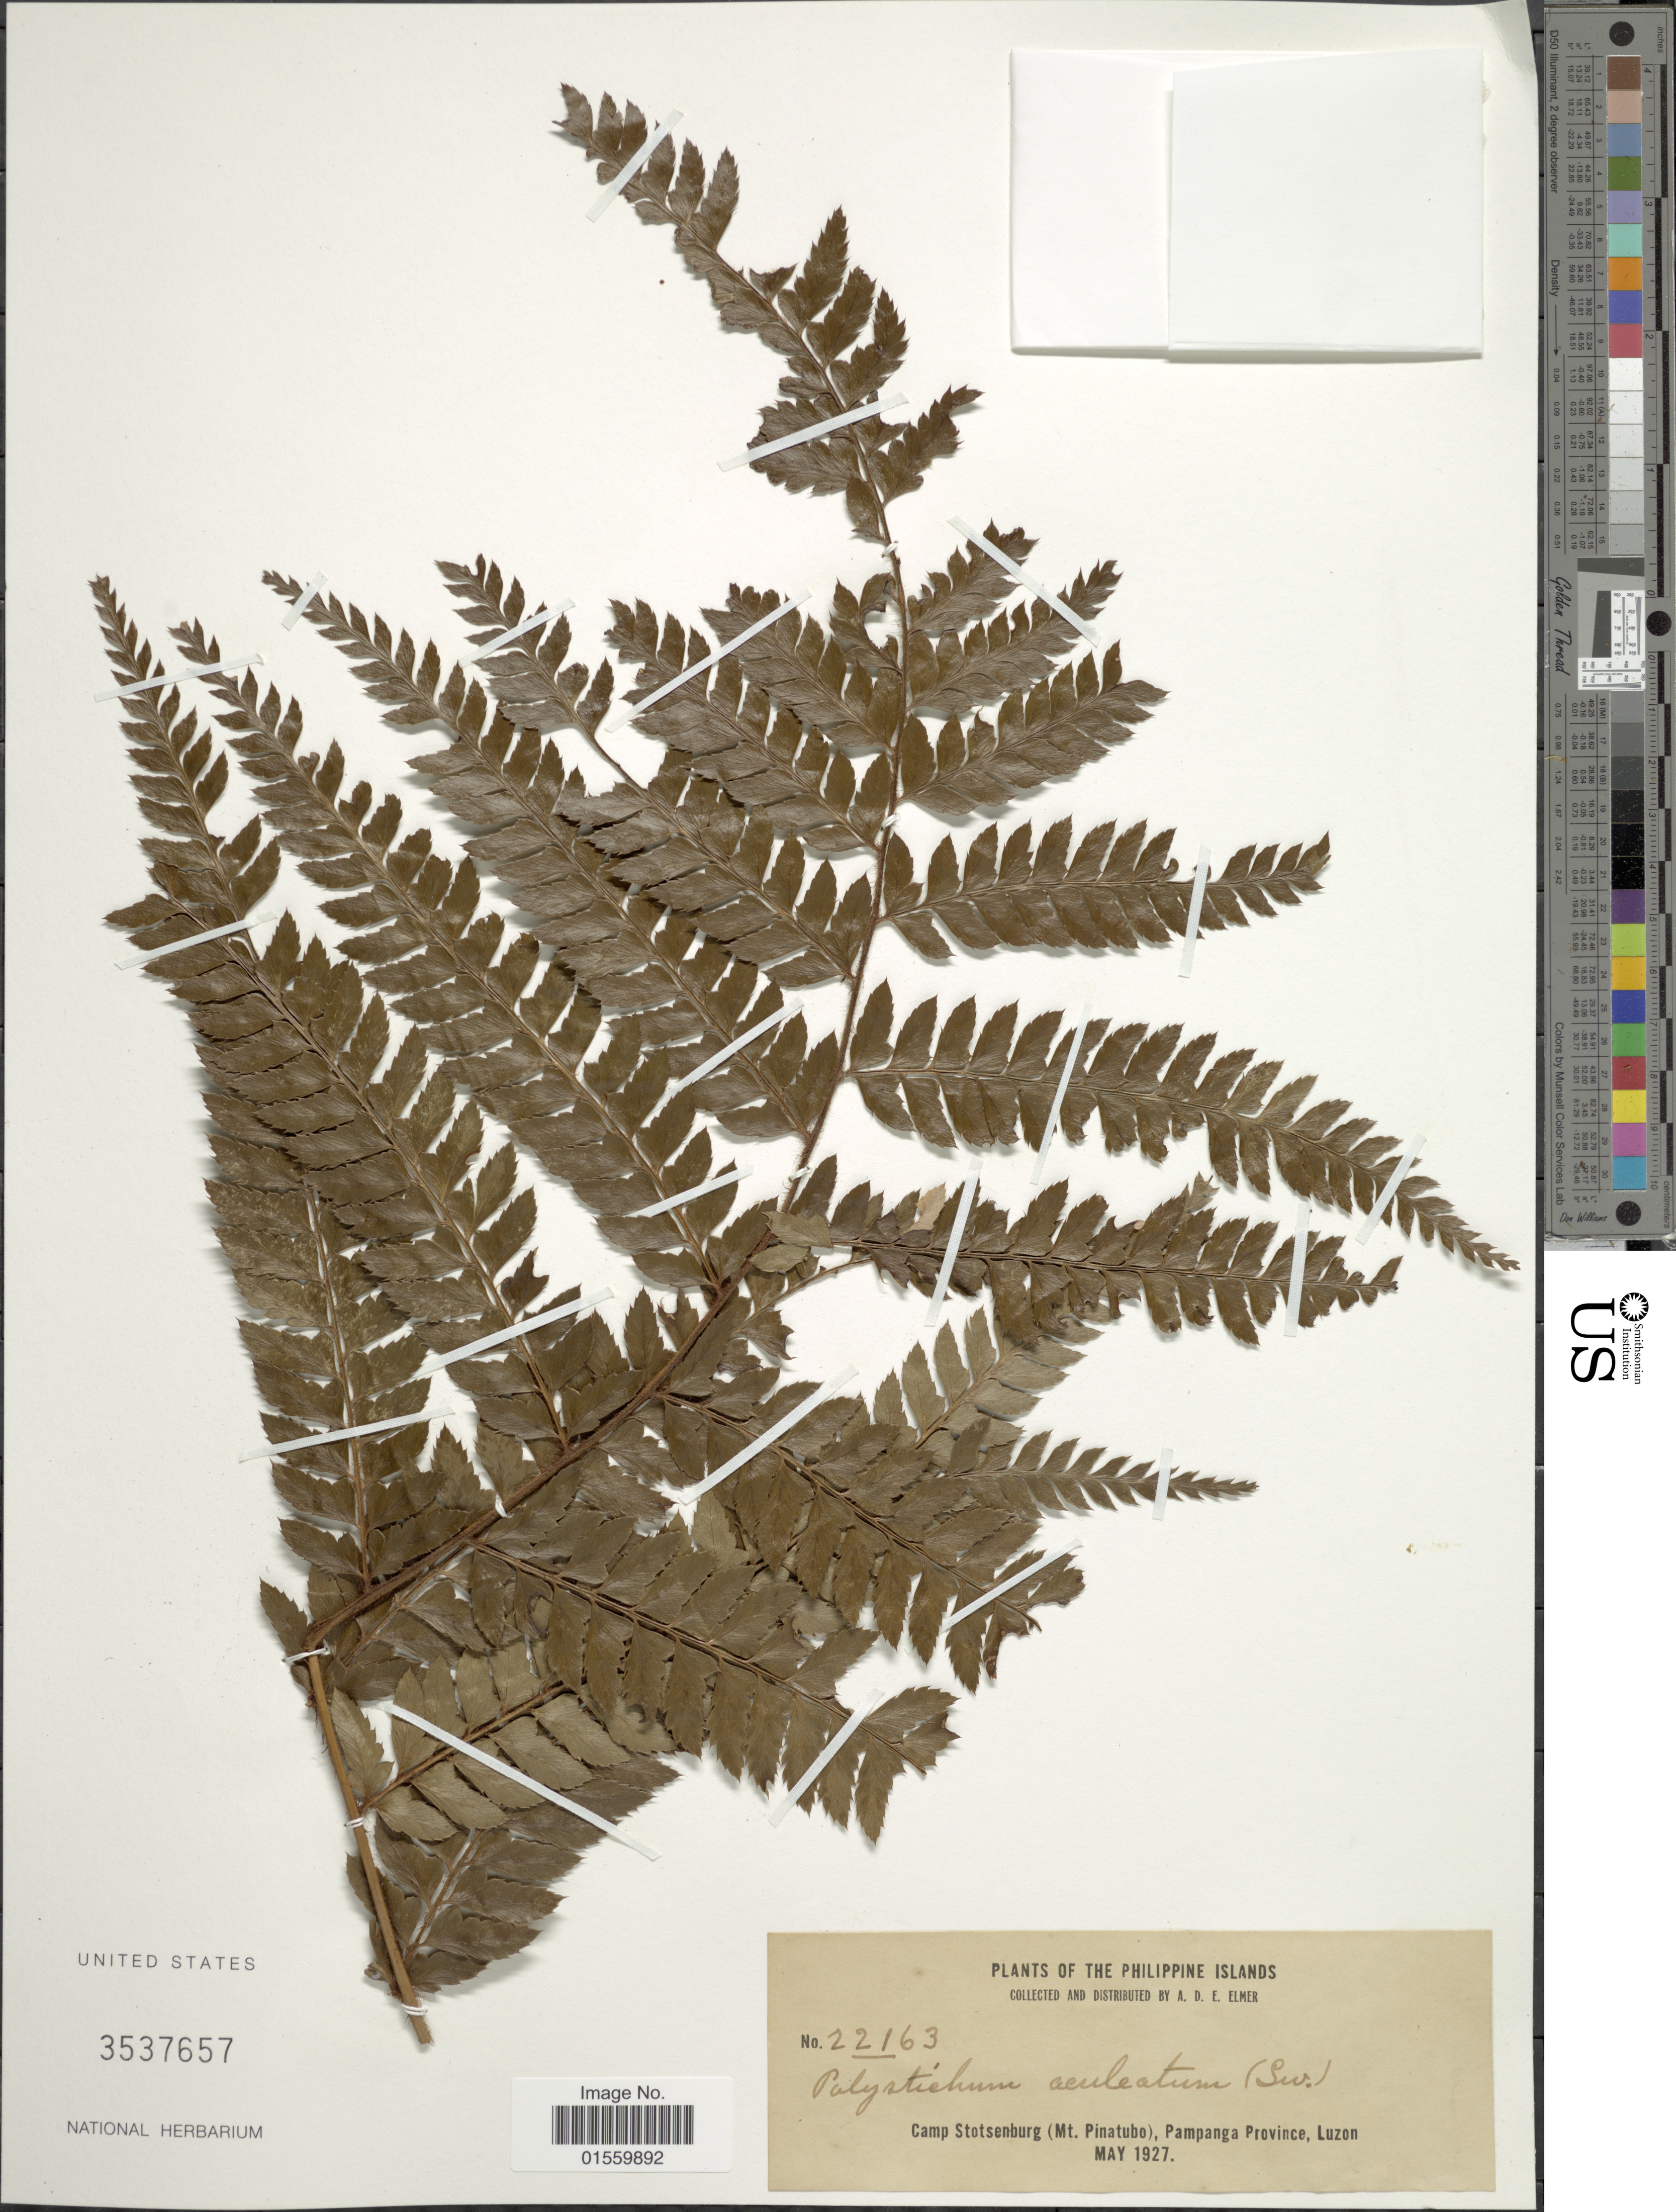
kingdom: Plantae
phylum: Tracheophyta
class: Polypodiopsida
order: Polypodiales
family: Dryopteridaceae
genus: Polystichum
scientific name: Polystichum aculeatum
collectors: A. D. E. Elmer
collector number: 22163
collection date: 1927-05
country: Philippines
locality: Philippine Islands, Camp Stotsenburg (Mt. Pinatubo), Pampanga Province, Luzon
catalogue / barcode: US 3537657